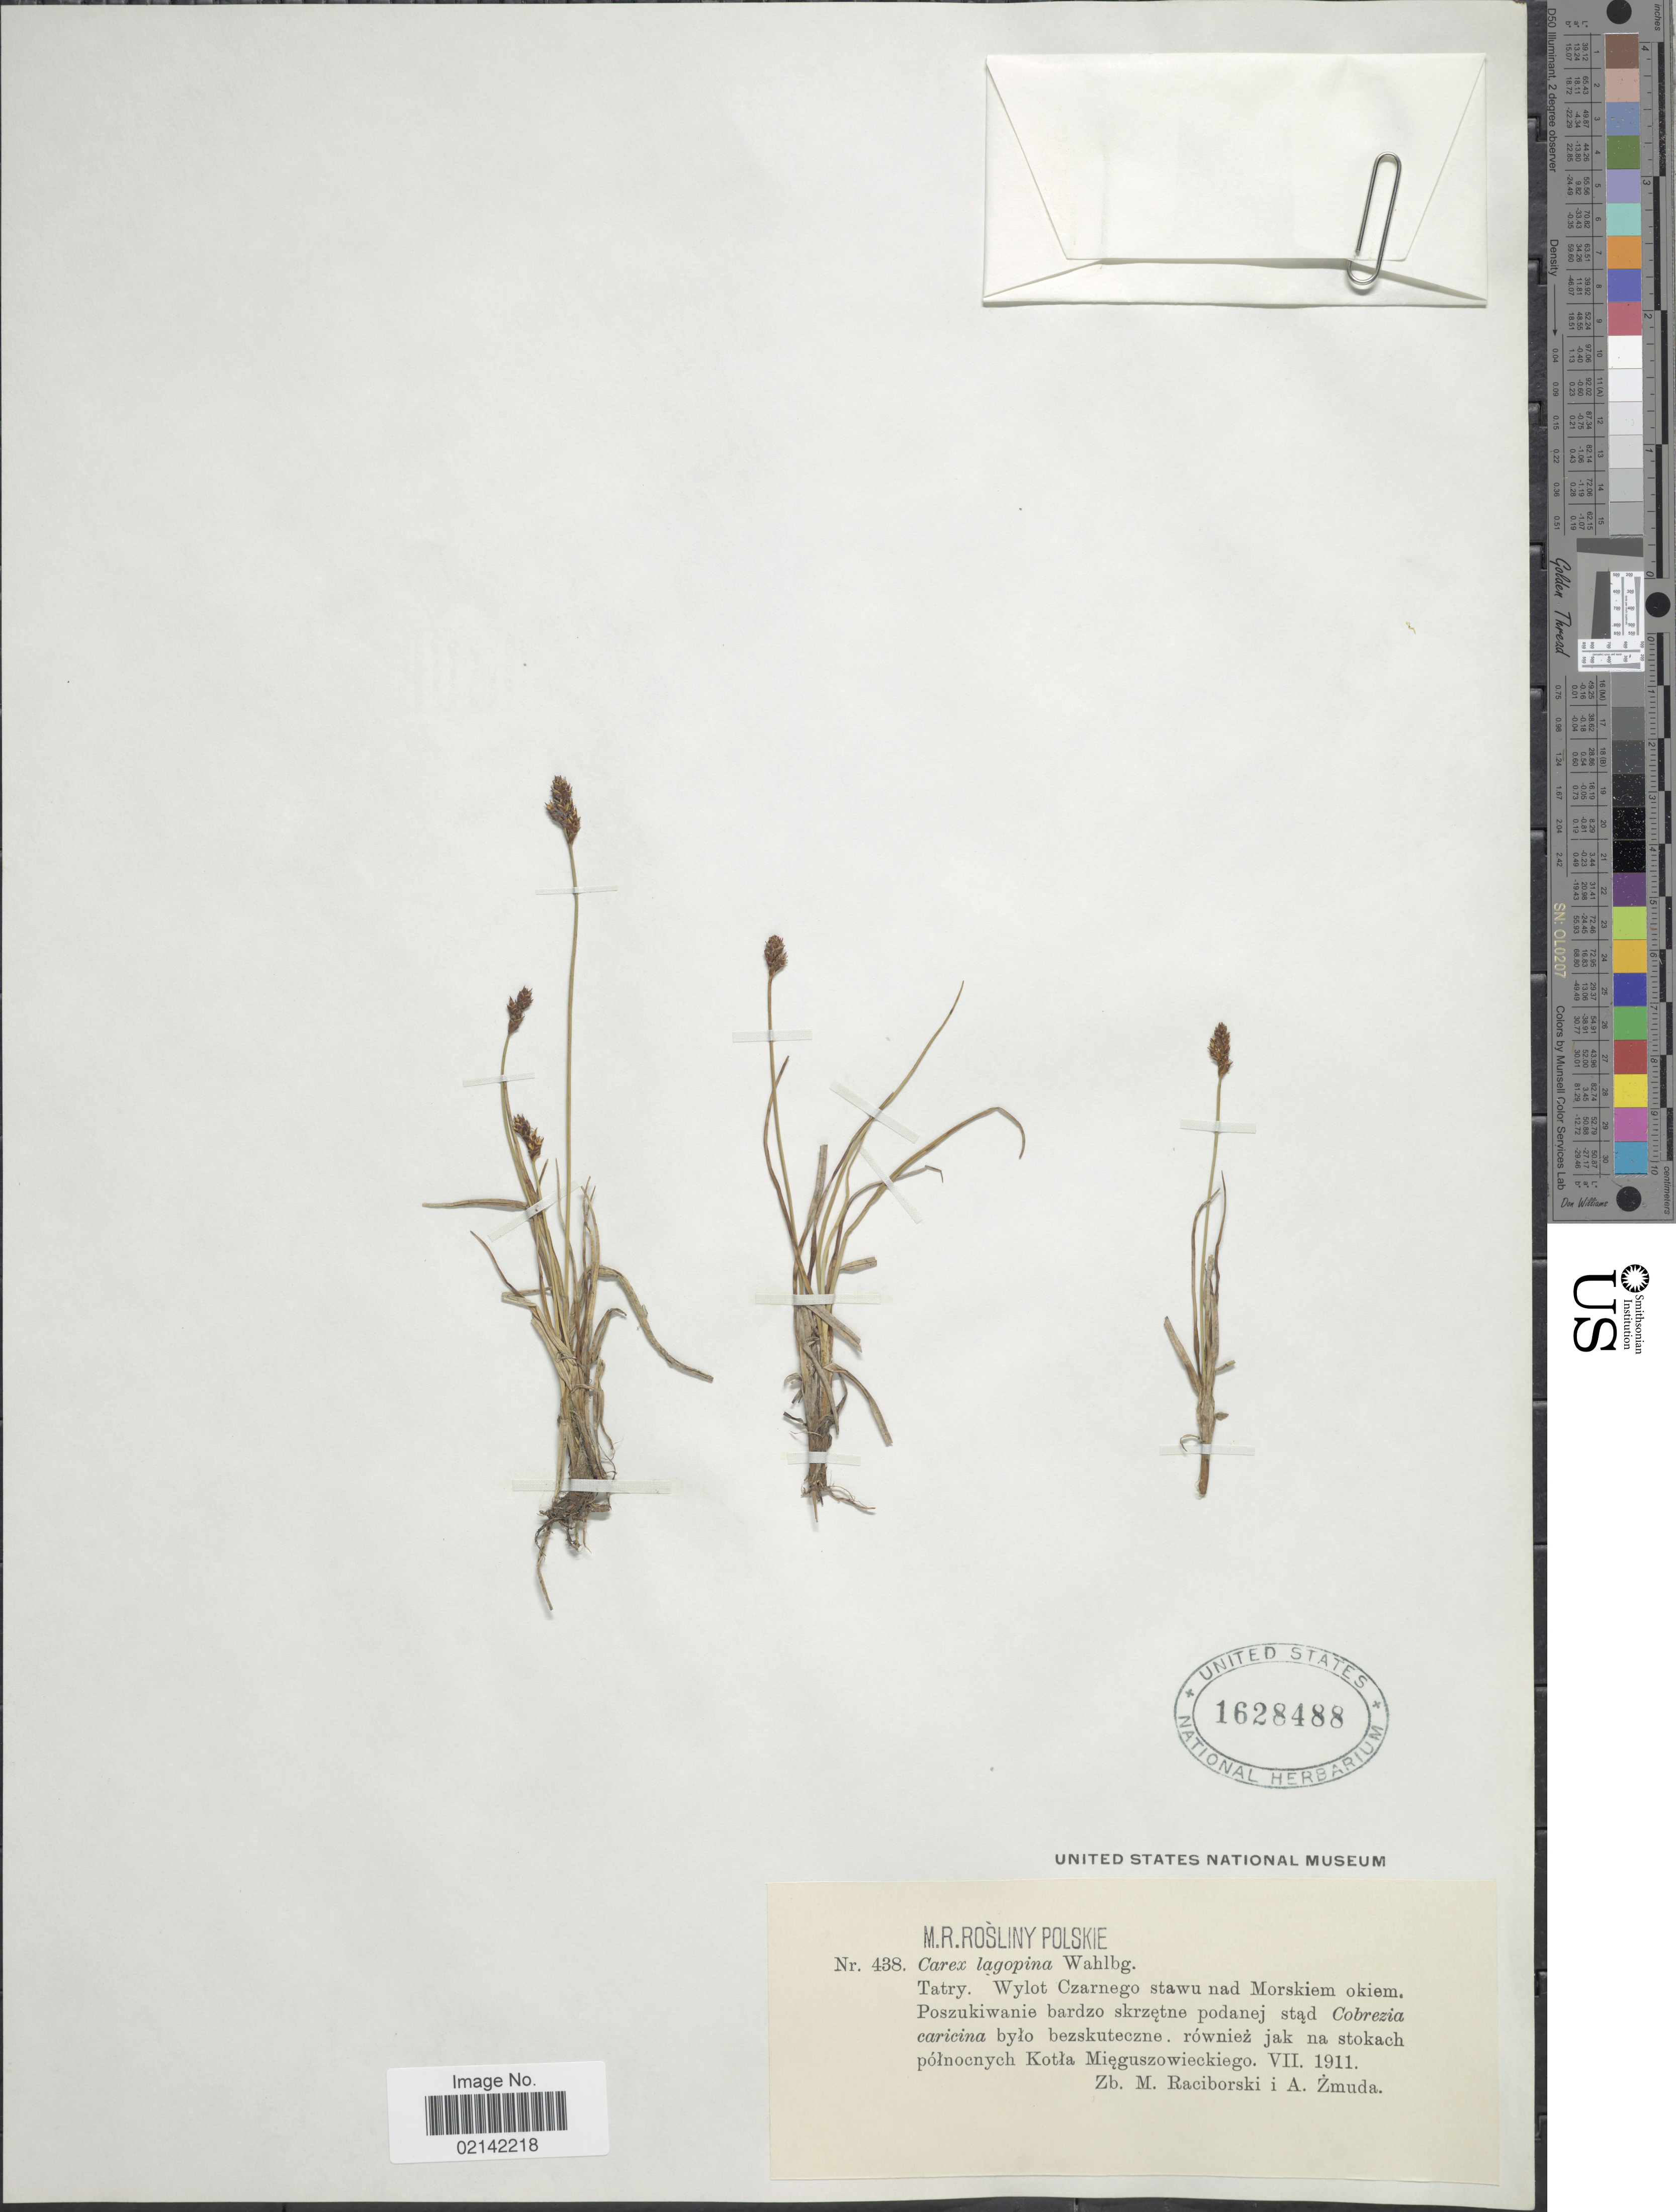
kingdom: Plantae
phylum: Tracheophyta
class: Liliopsida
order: Poales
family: Cyperaceae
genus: Carex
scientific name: Carex lachenalii subsp. lachenalii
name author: Schkuhr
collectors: Z. Raciborski & A. Zmuda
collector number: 438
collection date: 1911-07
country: Poland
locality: Tatry. Wylot Czarnego stawu nad Morskiem okiem. Poszukiwanie bardzo skretzne podanej stad Cobrezia caricina bylo bezskuteczne. równiez jak na stokach pólnocnych Kotla Mieguszowieckiego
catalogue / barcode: US 1628488